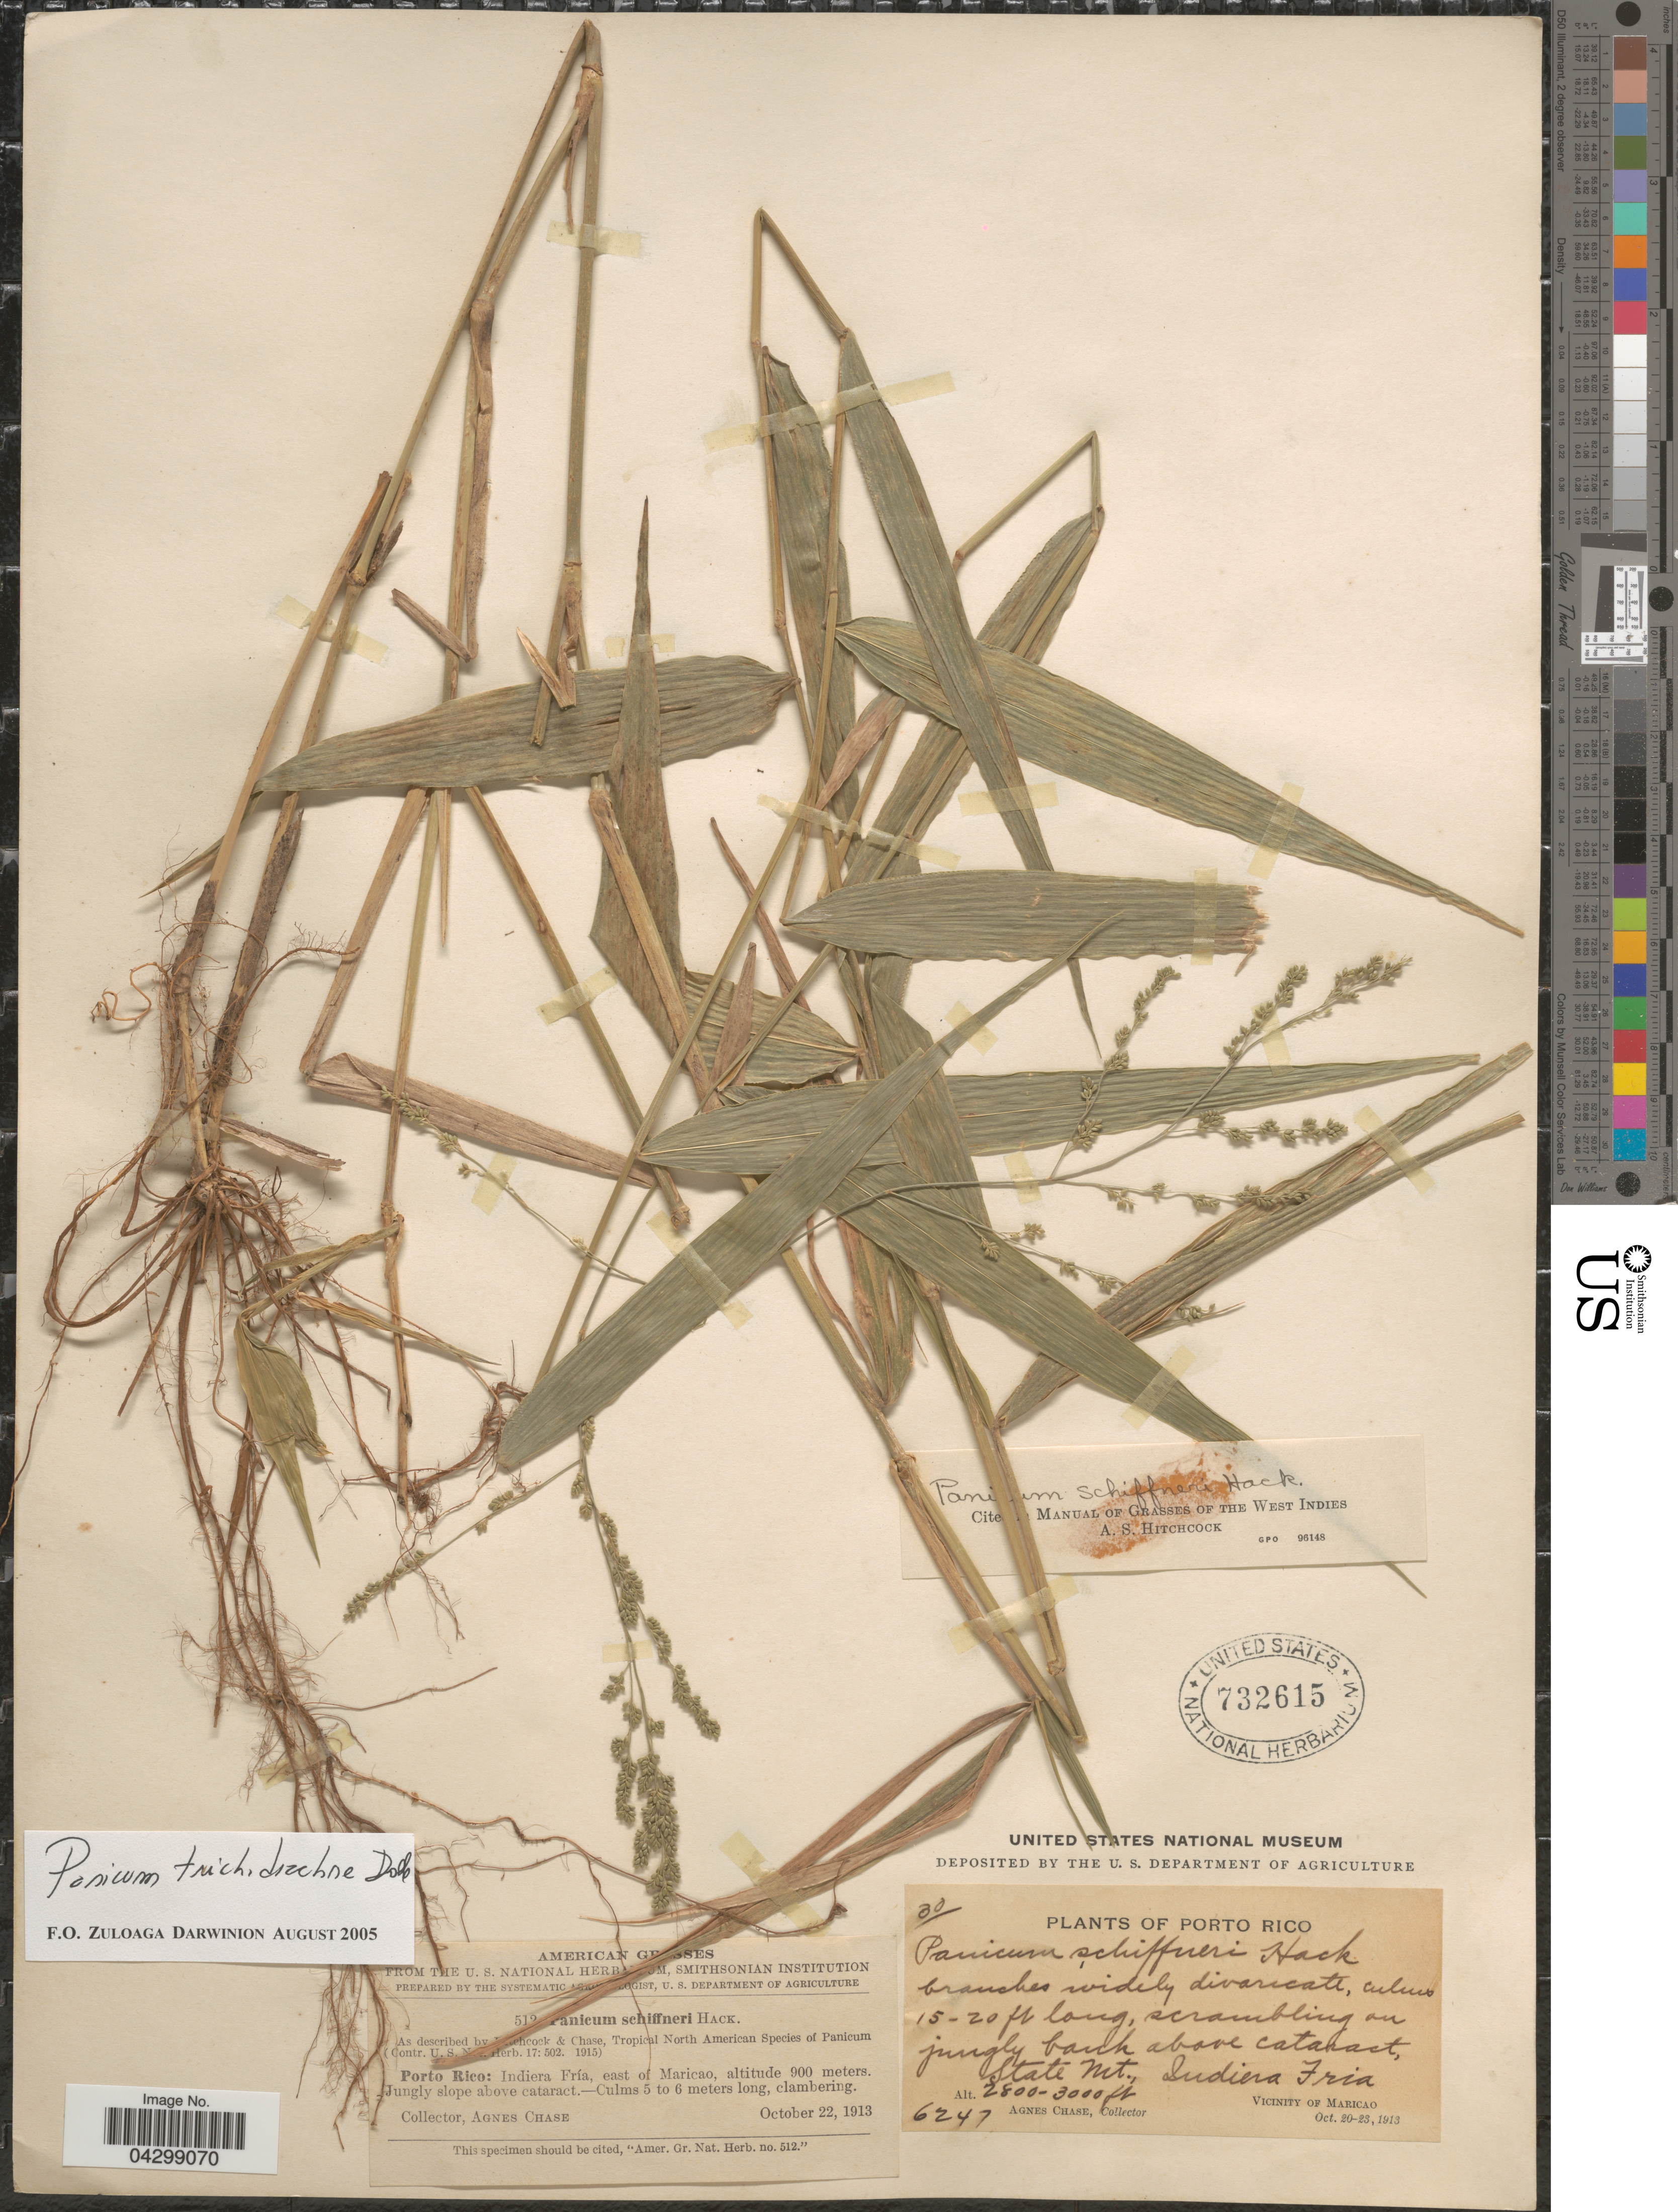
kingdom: Plantae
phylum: Tracheophyta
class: Liliopsida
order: Poales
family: Poaceae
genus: Panicum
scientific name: Panicum trichidiachne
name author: Döll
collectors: A. Chase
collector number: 512/6247*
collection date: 1913-10-22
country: Puerto Rico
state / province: Maricao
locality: Porto Rico: Indiera Fría, east of Maricao. State Mt. Vicinity of Maricao.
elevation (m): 900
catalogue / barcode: US 732615